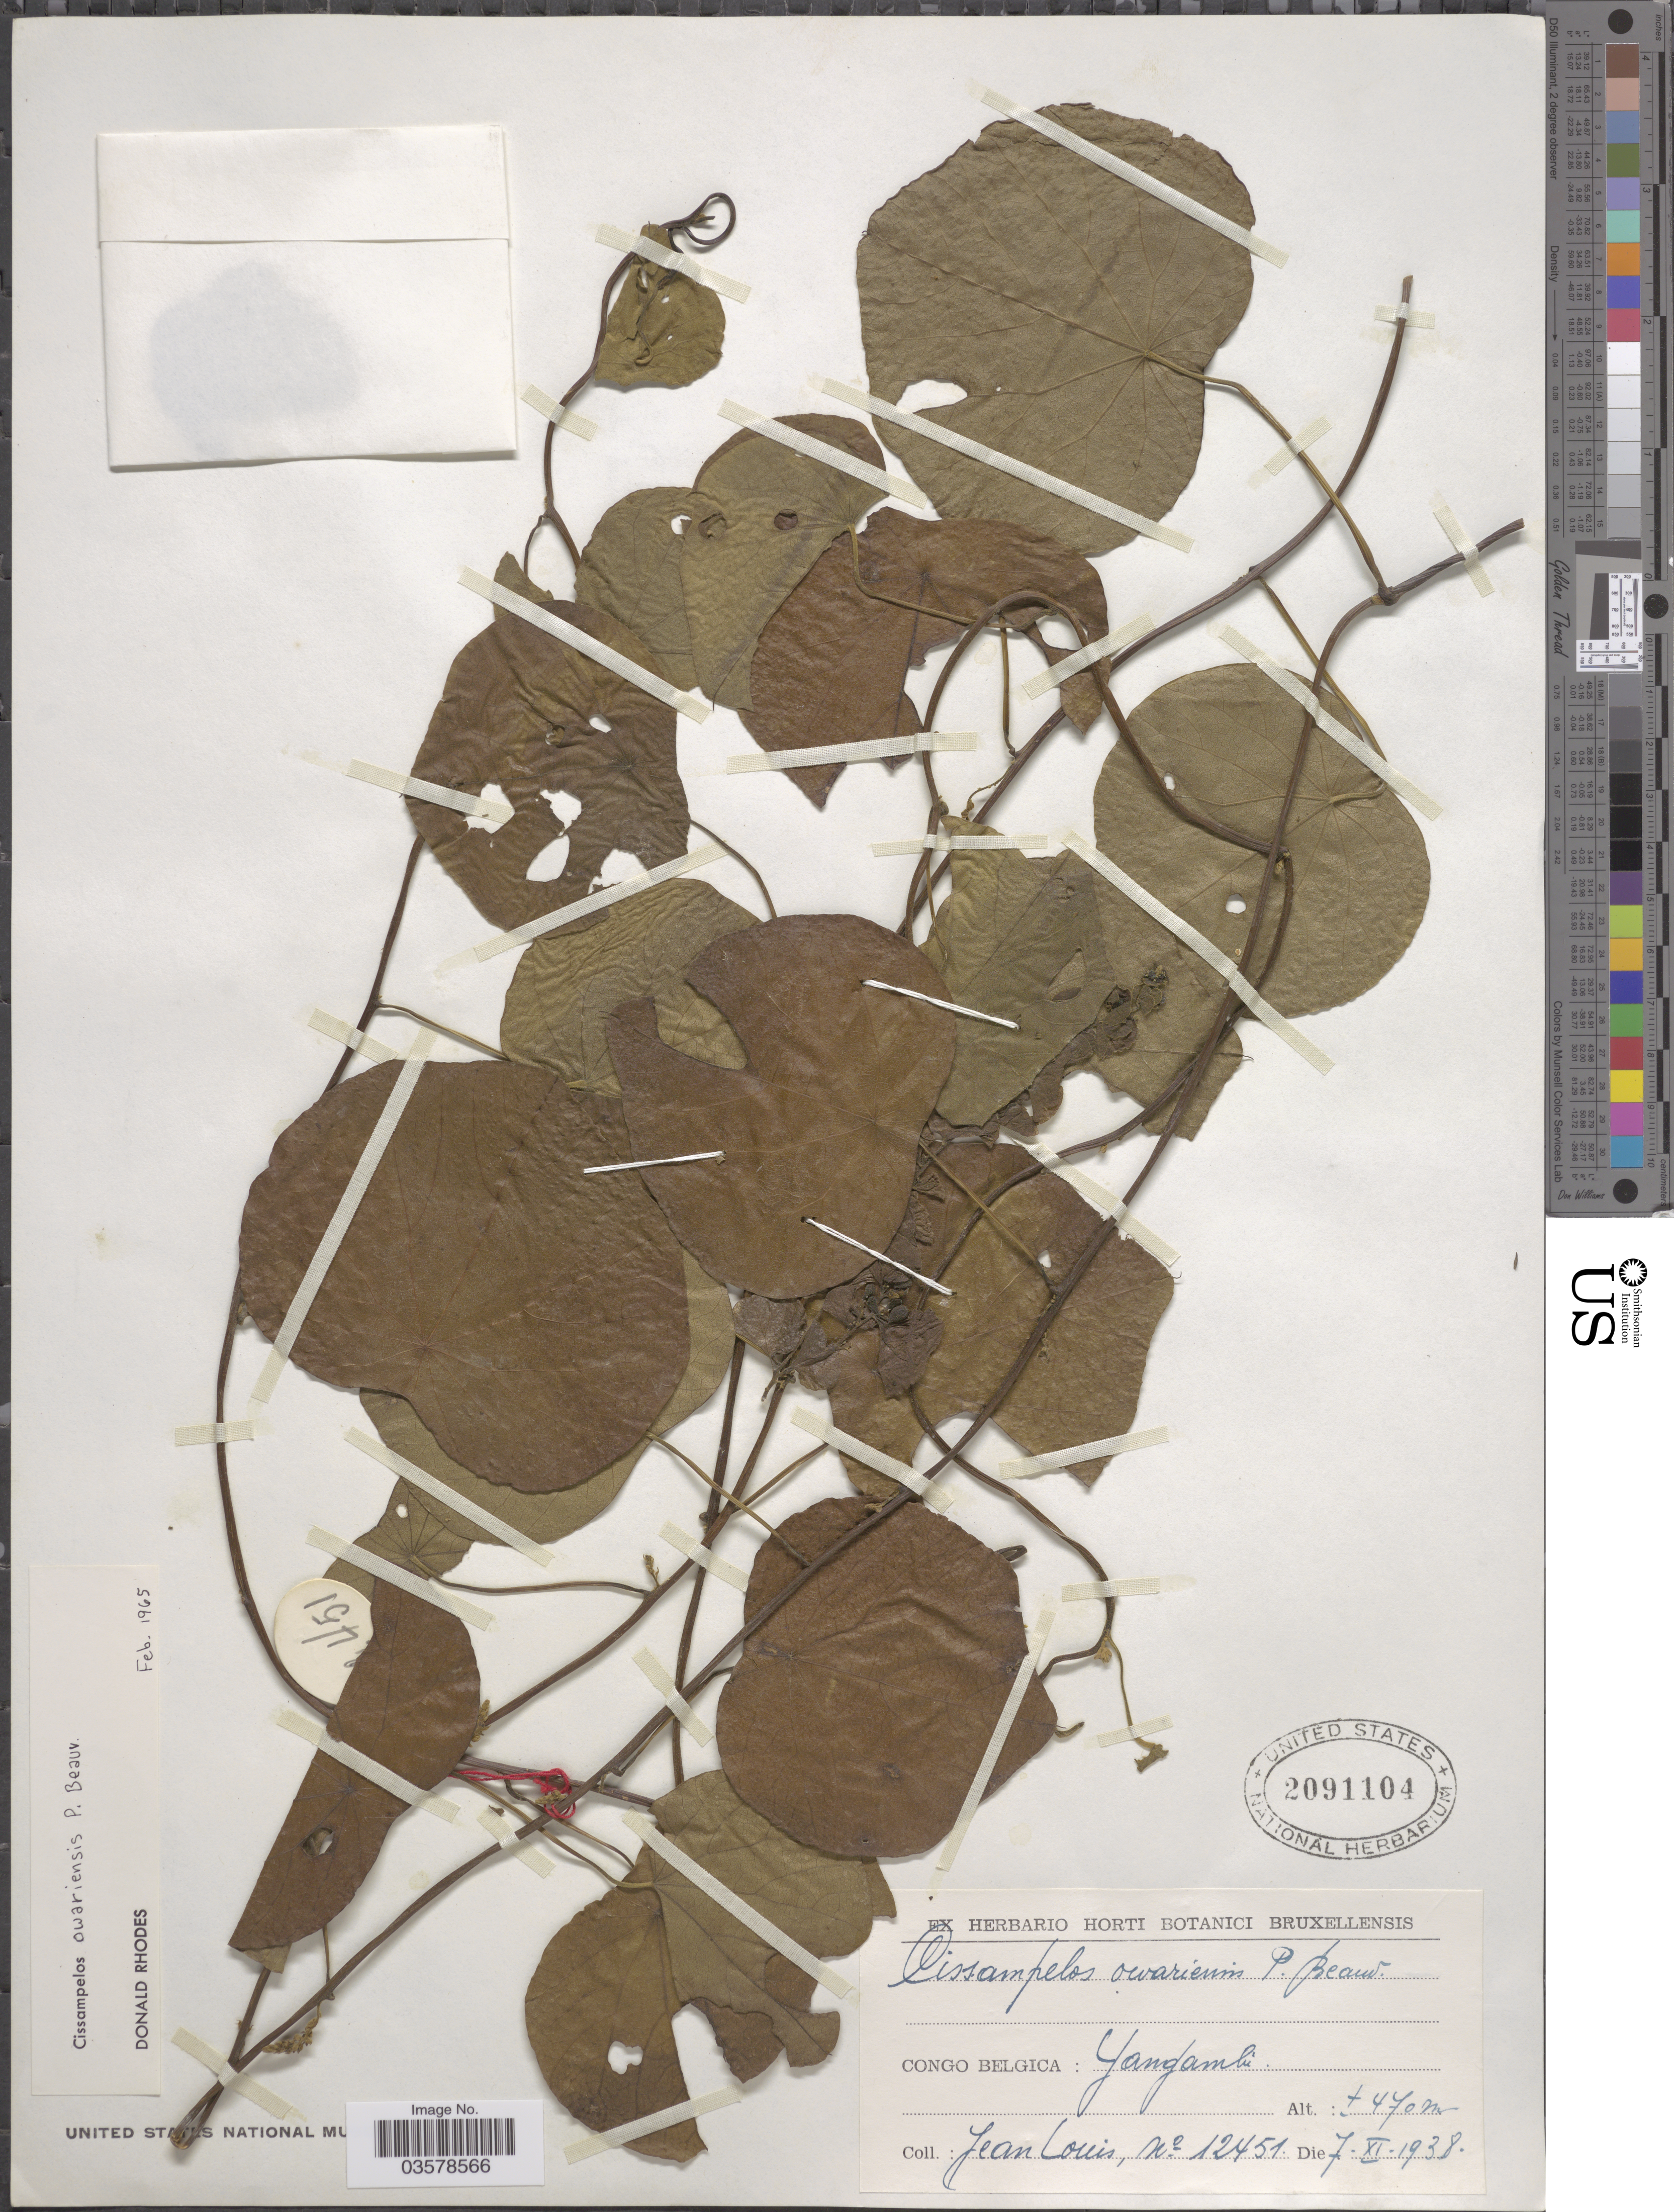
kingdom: Plantae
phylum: Tracheophyta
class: Magnoliopsida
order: Ranunculales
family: Menispermaceae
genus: Cissampelos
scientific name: Cissampelos owariensis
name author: P. Beauv. ex DC.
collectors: J. Louis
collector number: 12451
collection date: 1938-11-07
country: Congo, Democratic Republic of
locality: Congo Belgica: Yangambi.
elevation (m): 470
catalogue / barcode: US 2091104